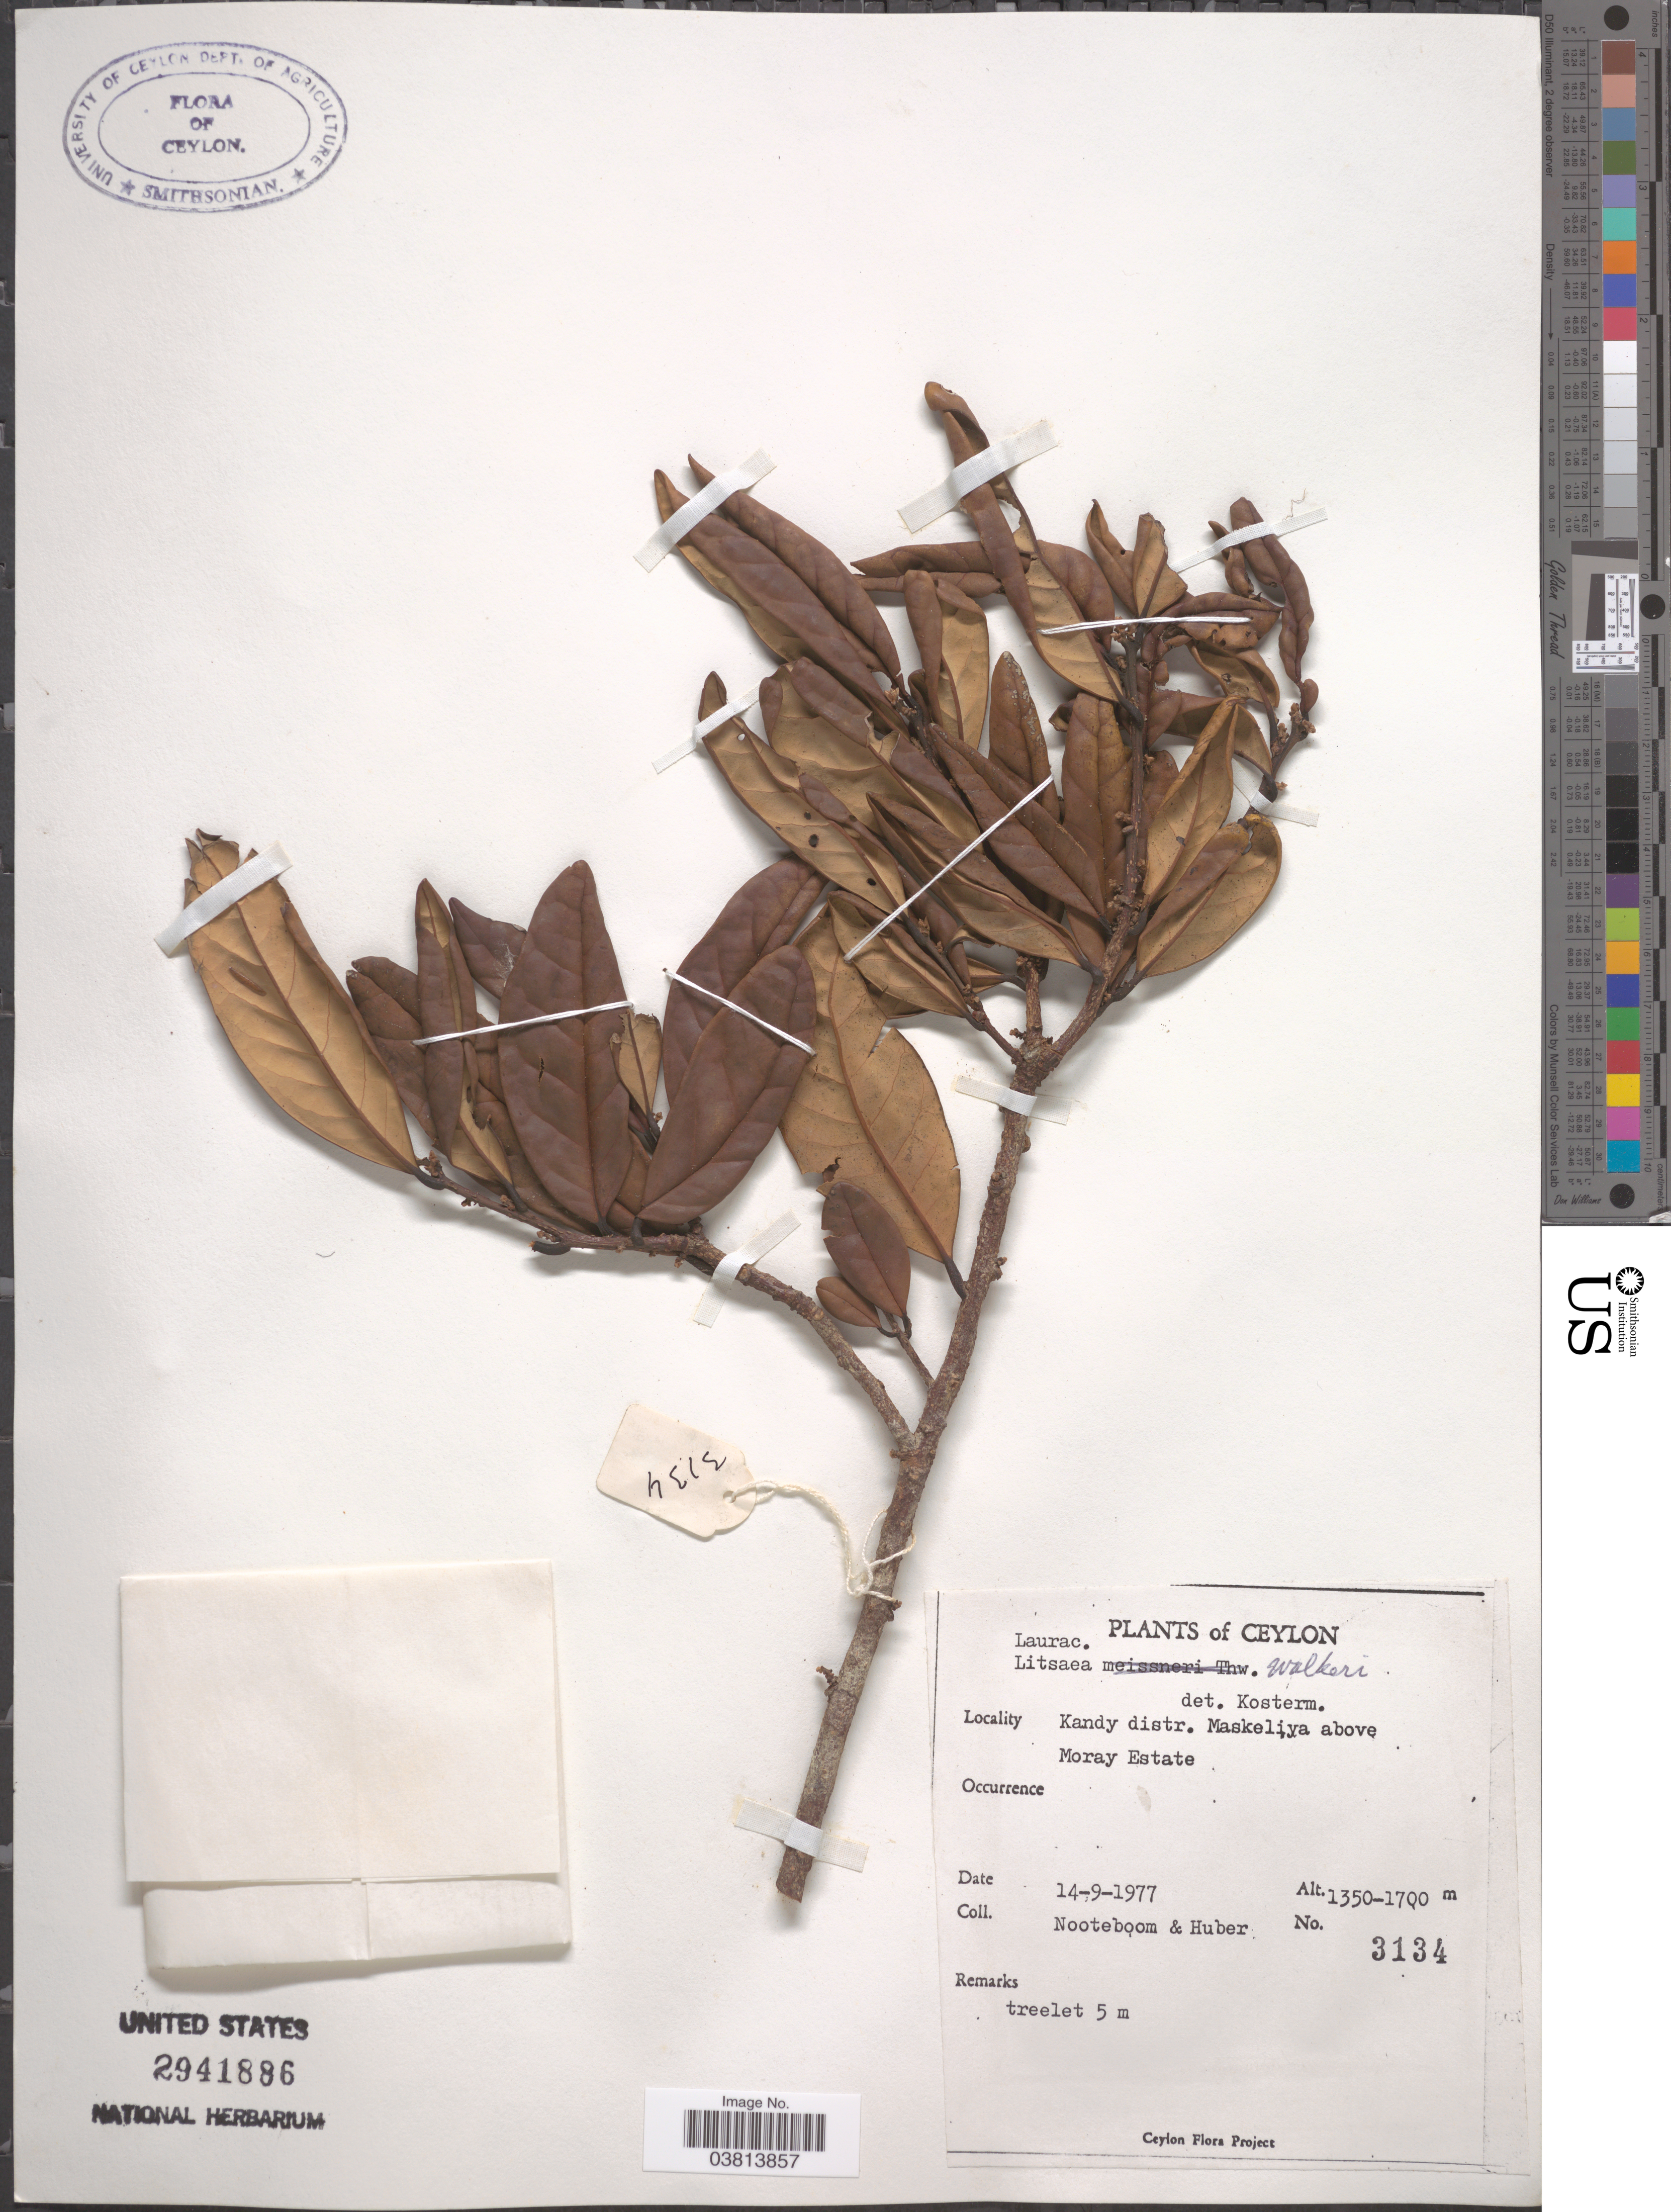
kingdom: Plantae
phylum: Tracheophyta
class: Magnoliopsida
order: Laurales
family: Lauraceae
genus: Litsea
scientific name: Litsea walkeri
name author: (Meisn.) Trimen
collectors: Nooteboom, -- & Huber, --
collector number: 3134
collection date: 1977-09-14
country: Sri Lanka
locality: Ceylon. Kandy distr. Maskeliya above Moray Estate.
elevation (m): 1350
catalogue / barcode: US 2941886